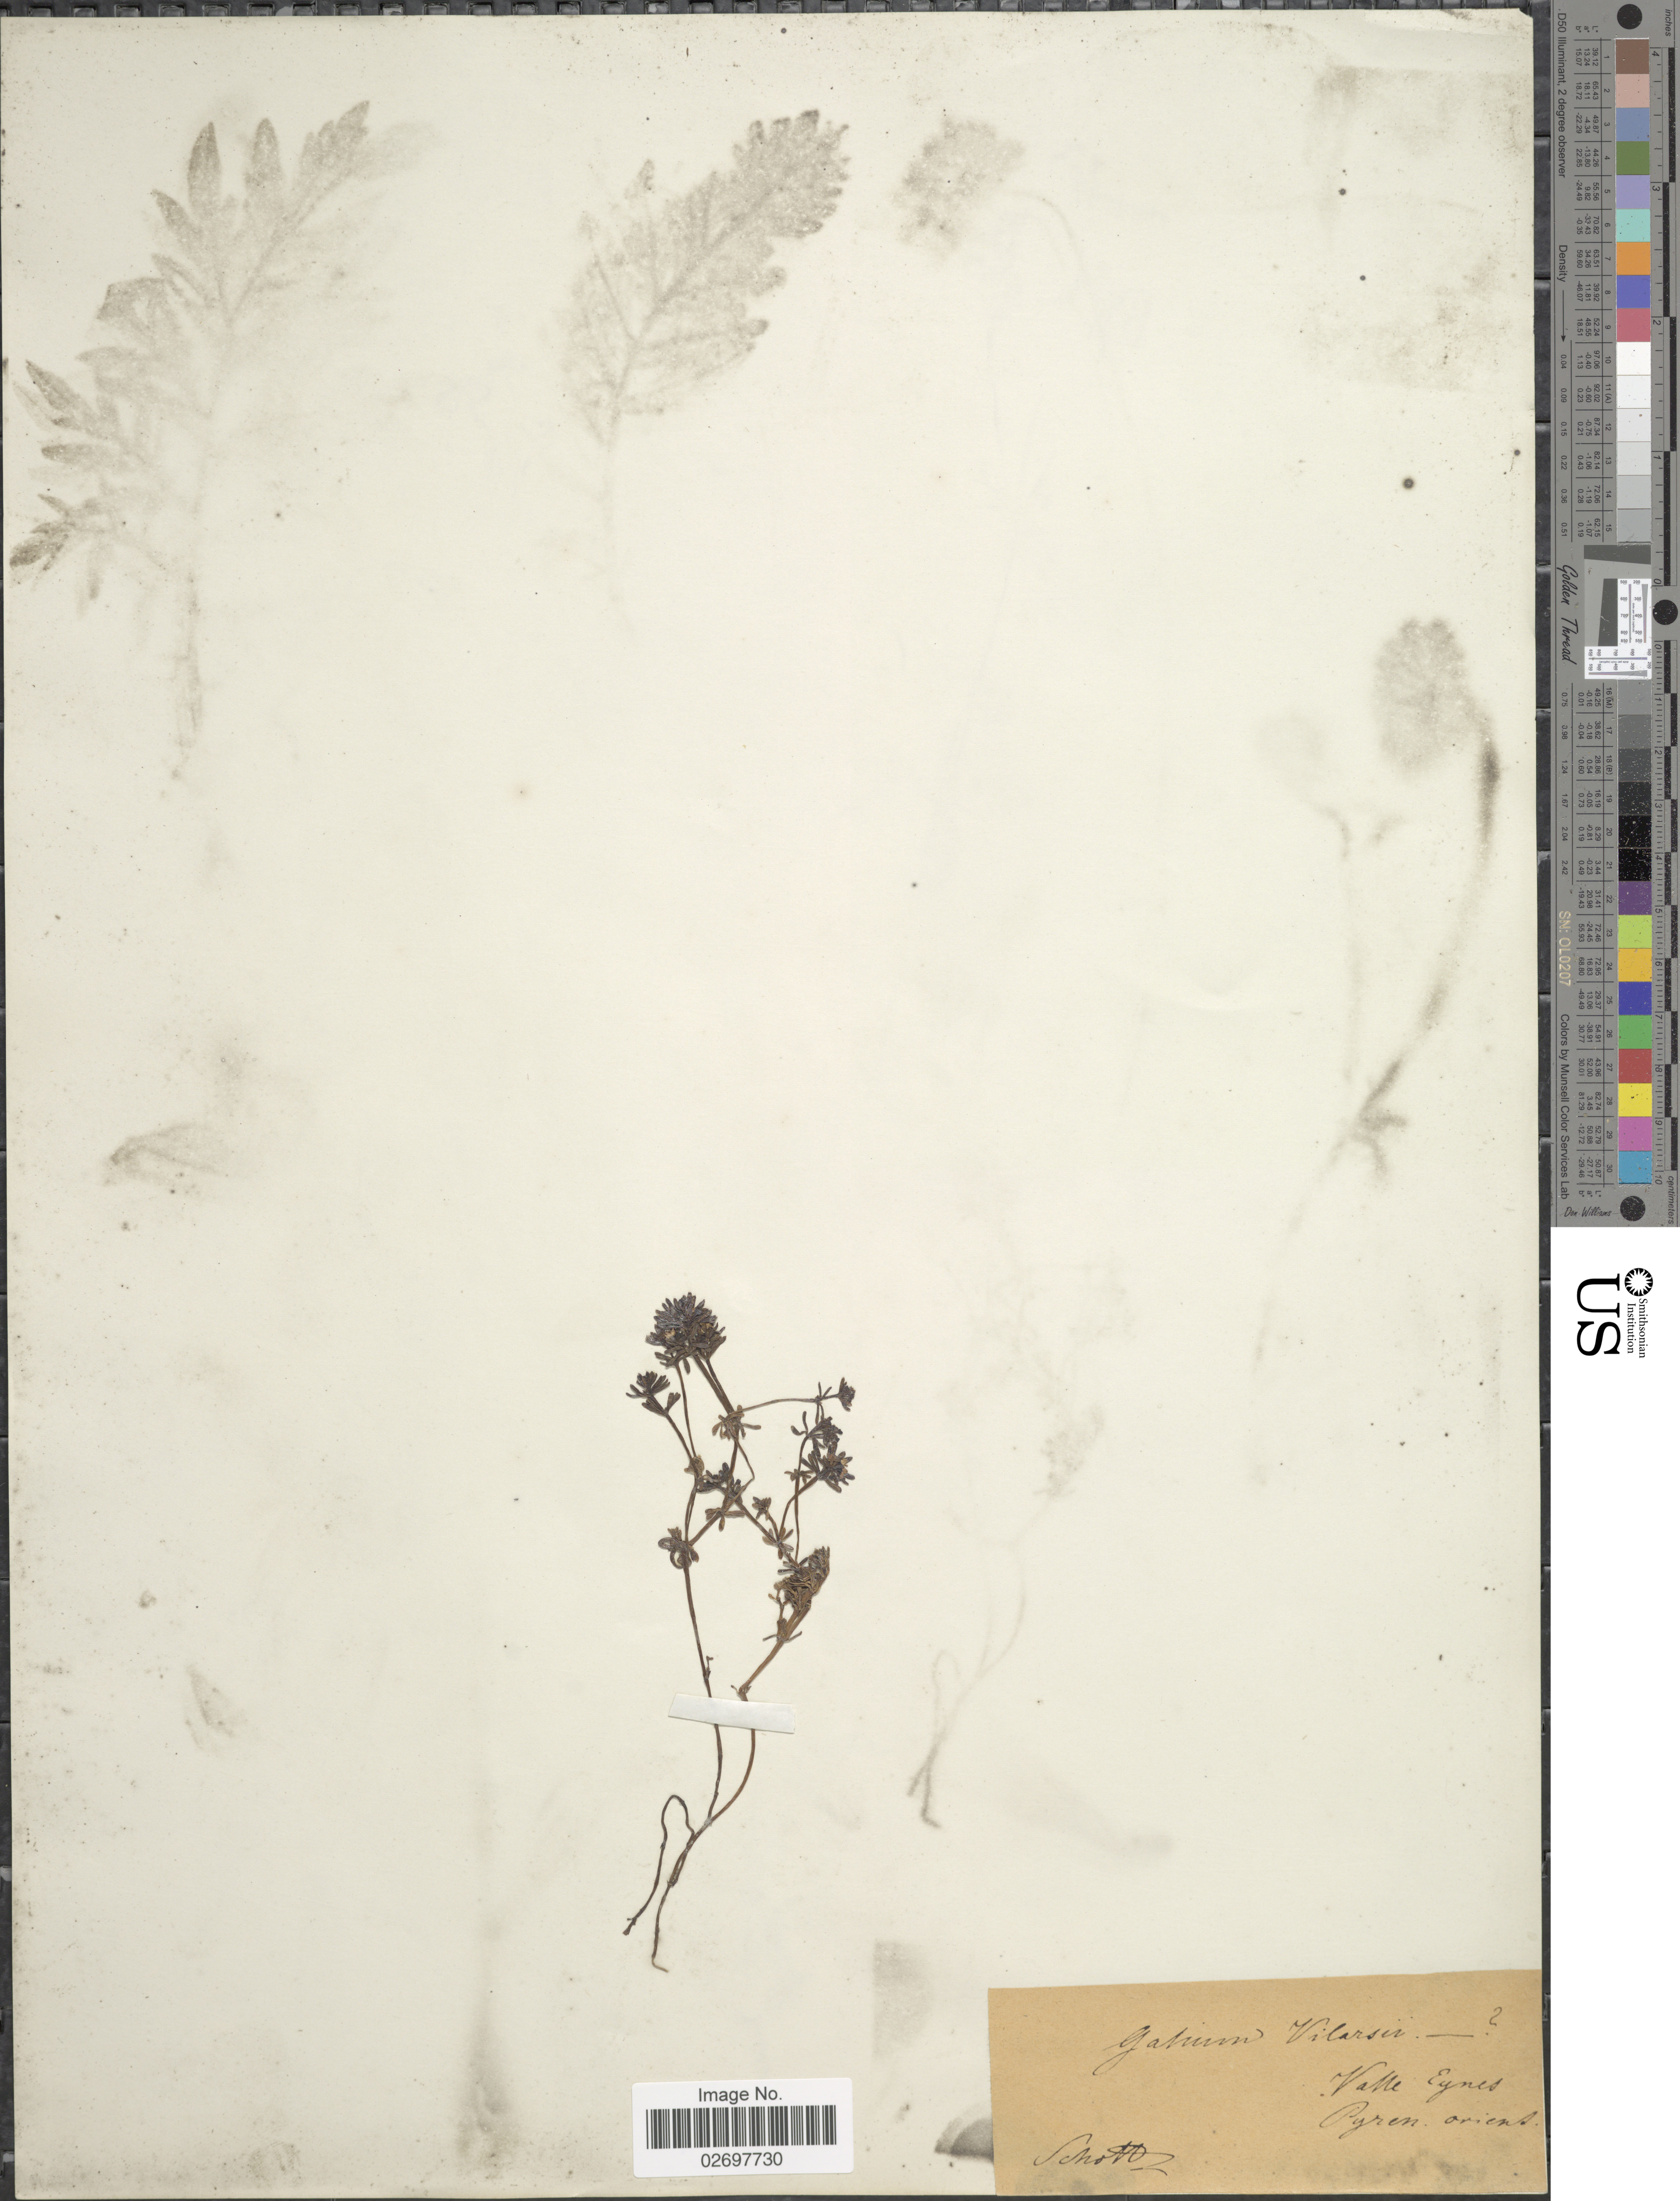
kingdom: Plantae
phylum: Tracheophyta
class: Magnoliopsida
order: Gentianales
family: Rubiaceae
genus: Galium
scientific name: Galium villarsii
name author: Req. ex DC.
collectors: Schott, --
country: France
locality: Valle Eynes, Pyren. orient.